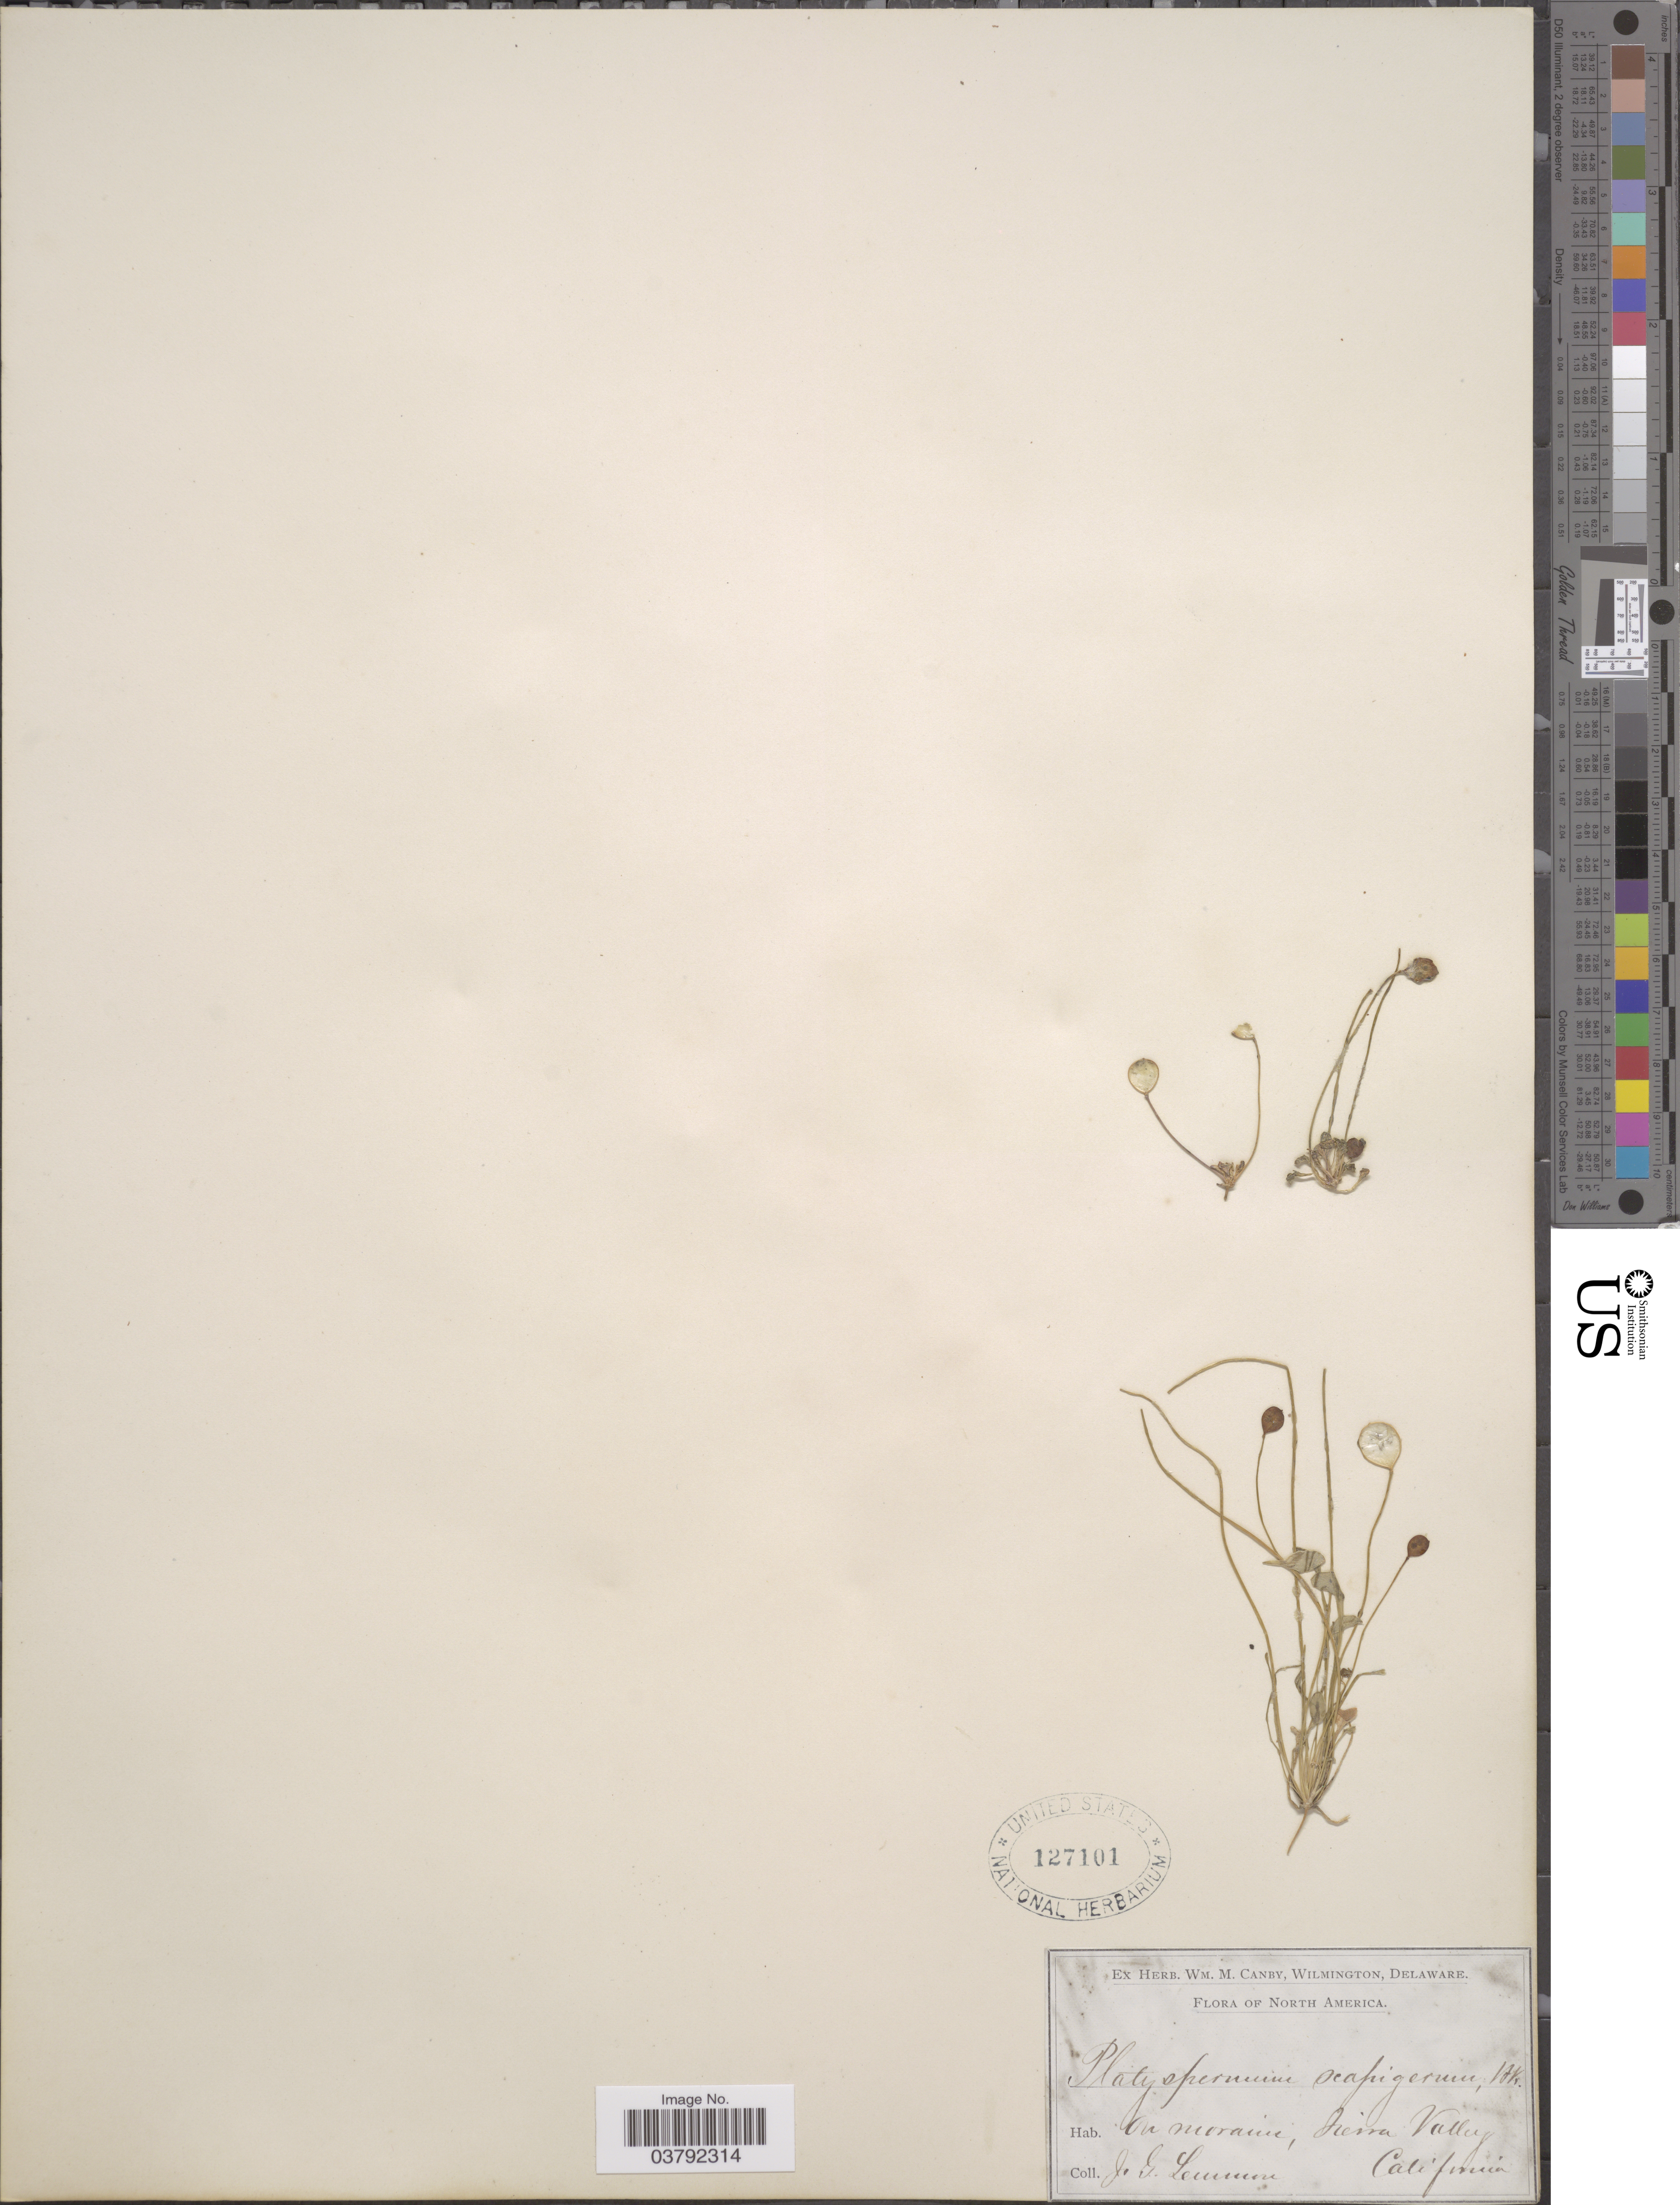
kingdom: Plantae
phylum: Tracheophyta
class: Magnoliopsida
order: Brassicales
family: Brassicaceae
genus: Idahoa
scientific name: Idahoa scapigera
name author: A. Nelson & J.F. Macbr.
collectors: J. Lemmon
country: United States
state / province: California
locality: On moraine, Sierra Valley.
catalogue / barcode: US 127101